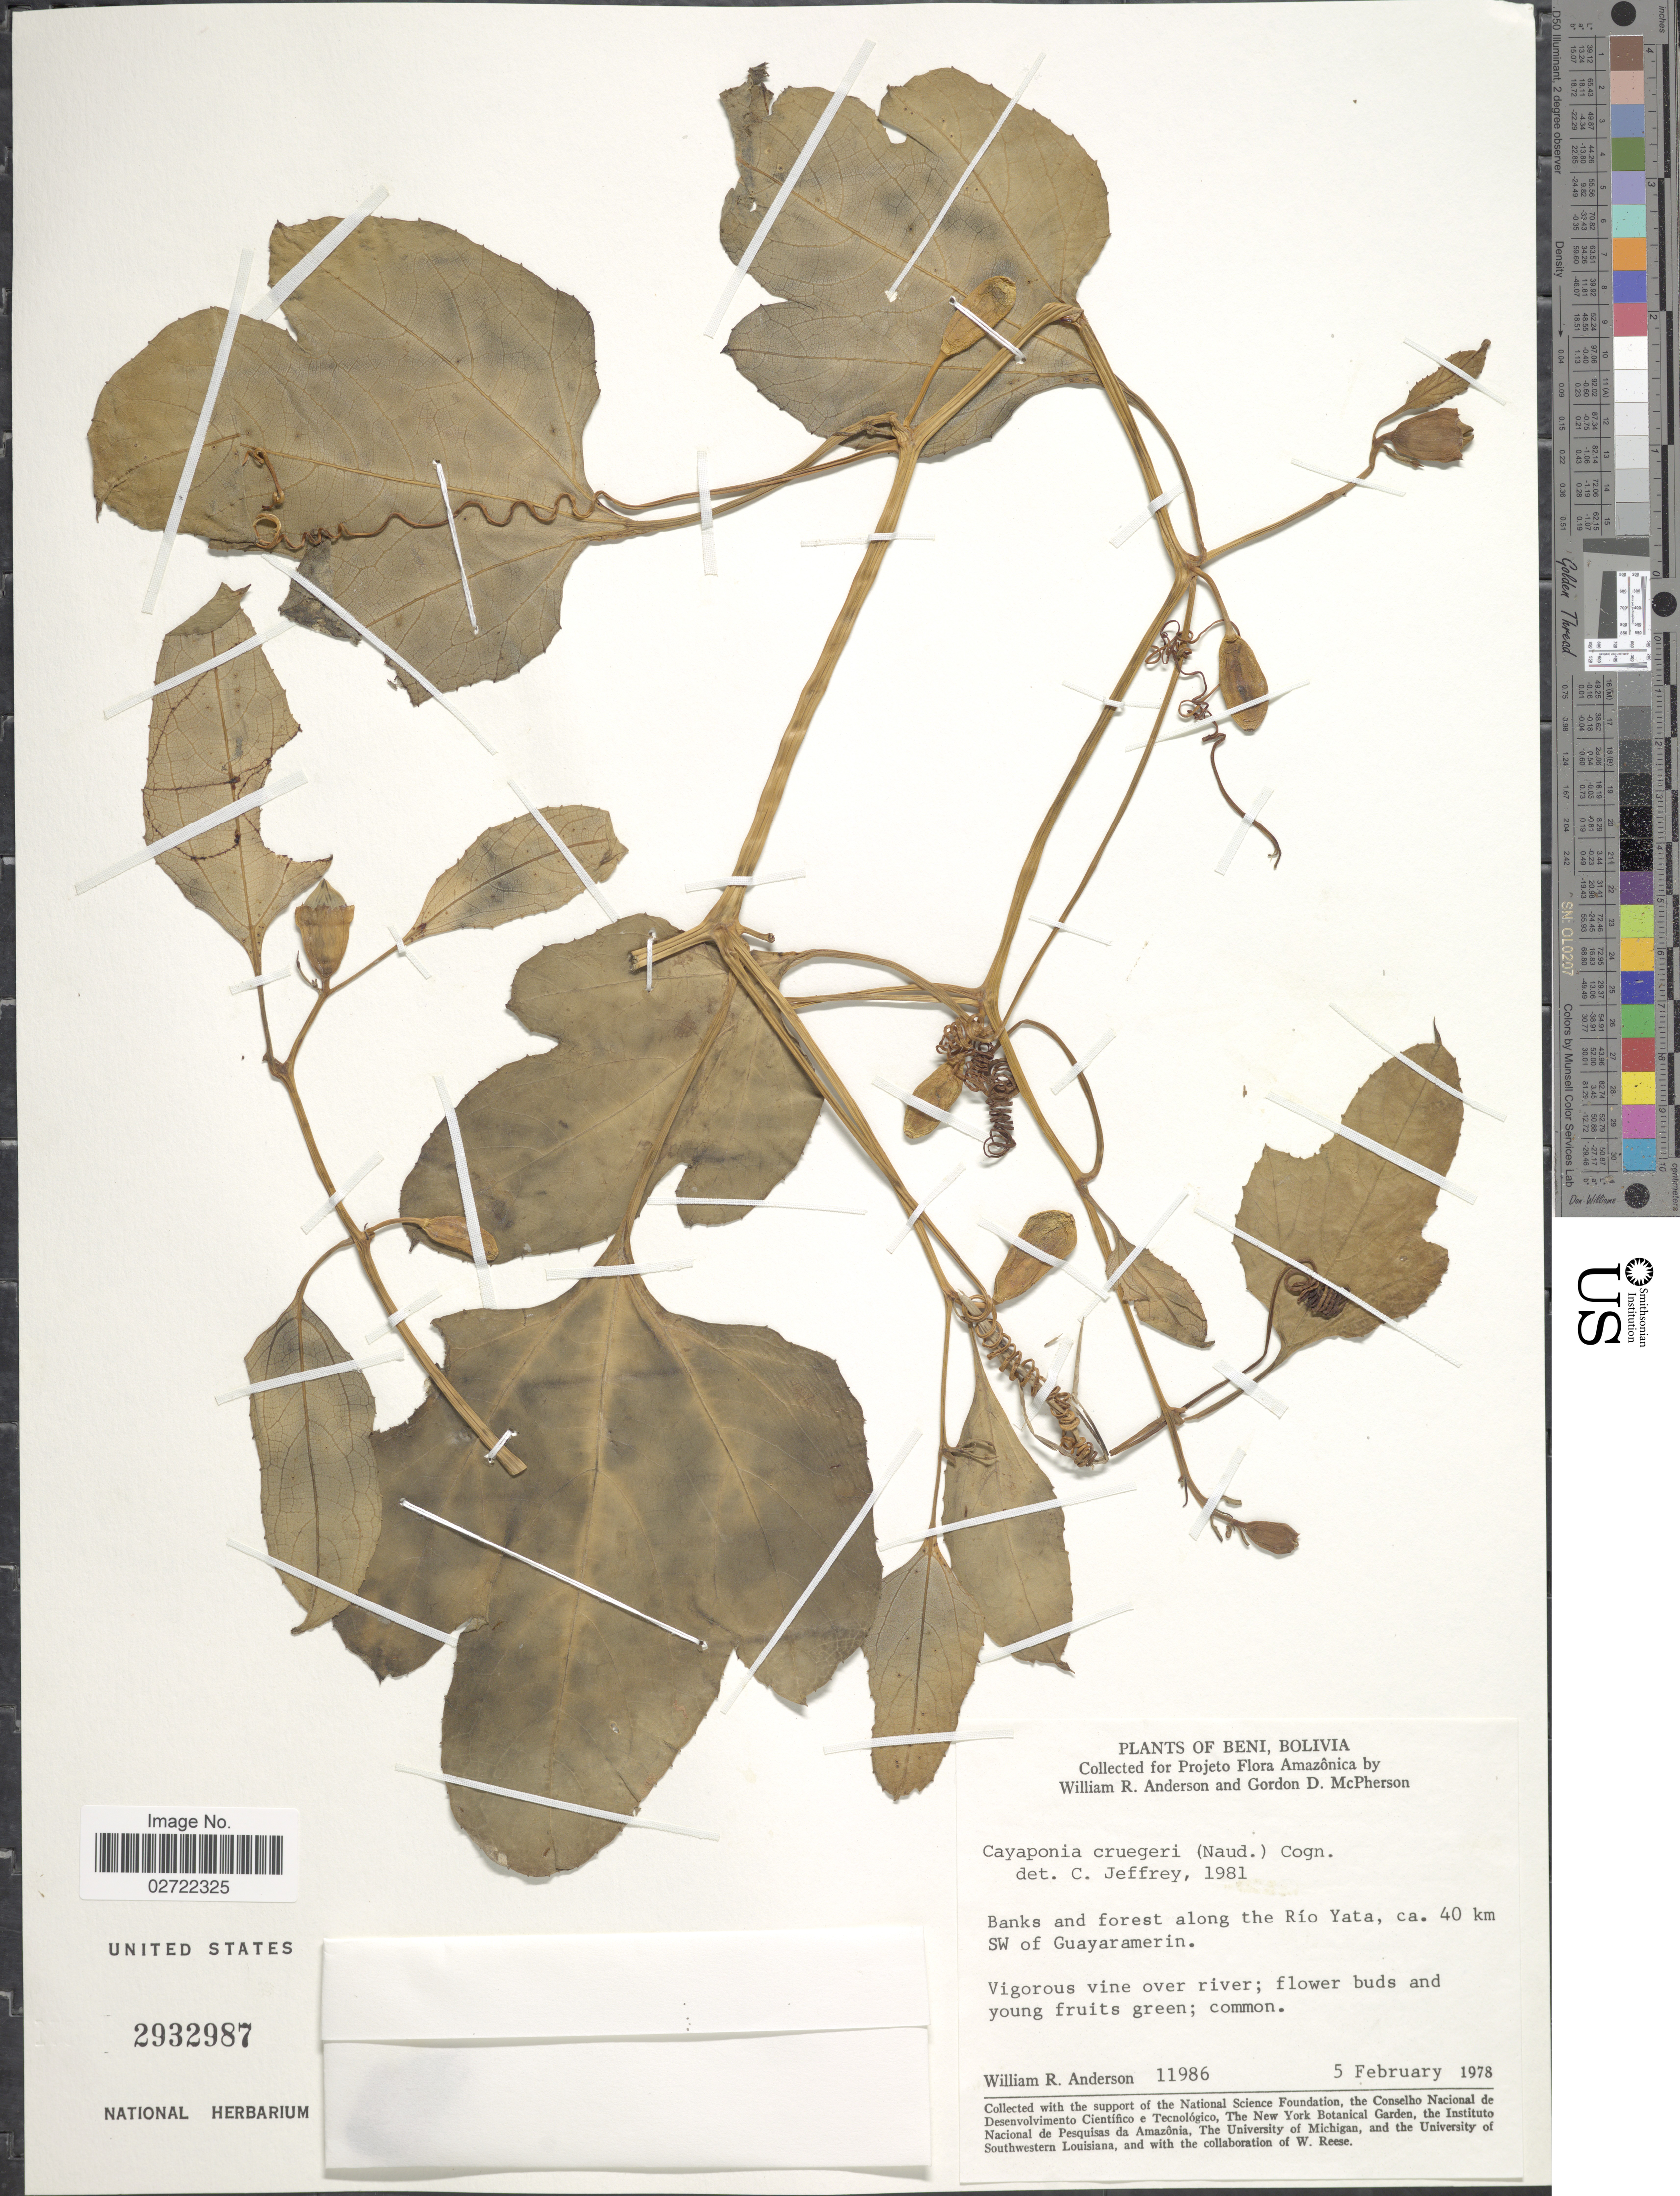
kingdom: Plantae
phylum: Tracheophyta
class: Magnoliopsida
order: Cucurbitales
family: Cucurbitaceae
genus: Cayaponia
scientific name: Cayaponia cruegeri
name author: (Naudin) Cogn.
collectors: W. R. Anderson & G. D. McPherson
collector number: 11986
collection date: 1978-02-05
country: Bolivia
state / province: Beni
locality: Amazonica. Banks and forest along the Rio Yata, ca. 40 km SW of Guayaramerin.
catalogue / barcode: US 2932987